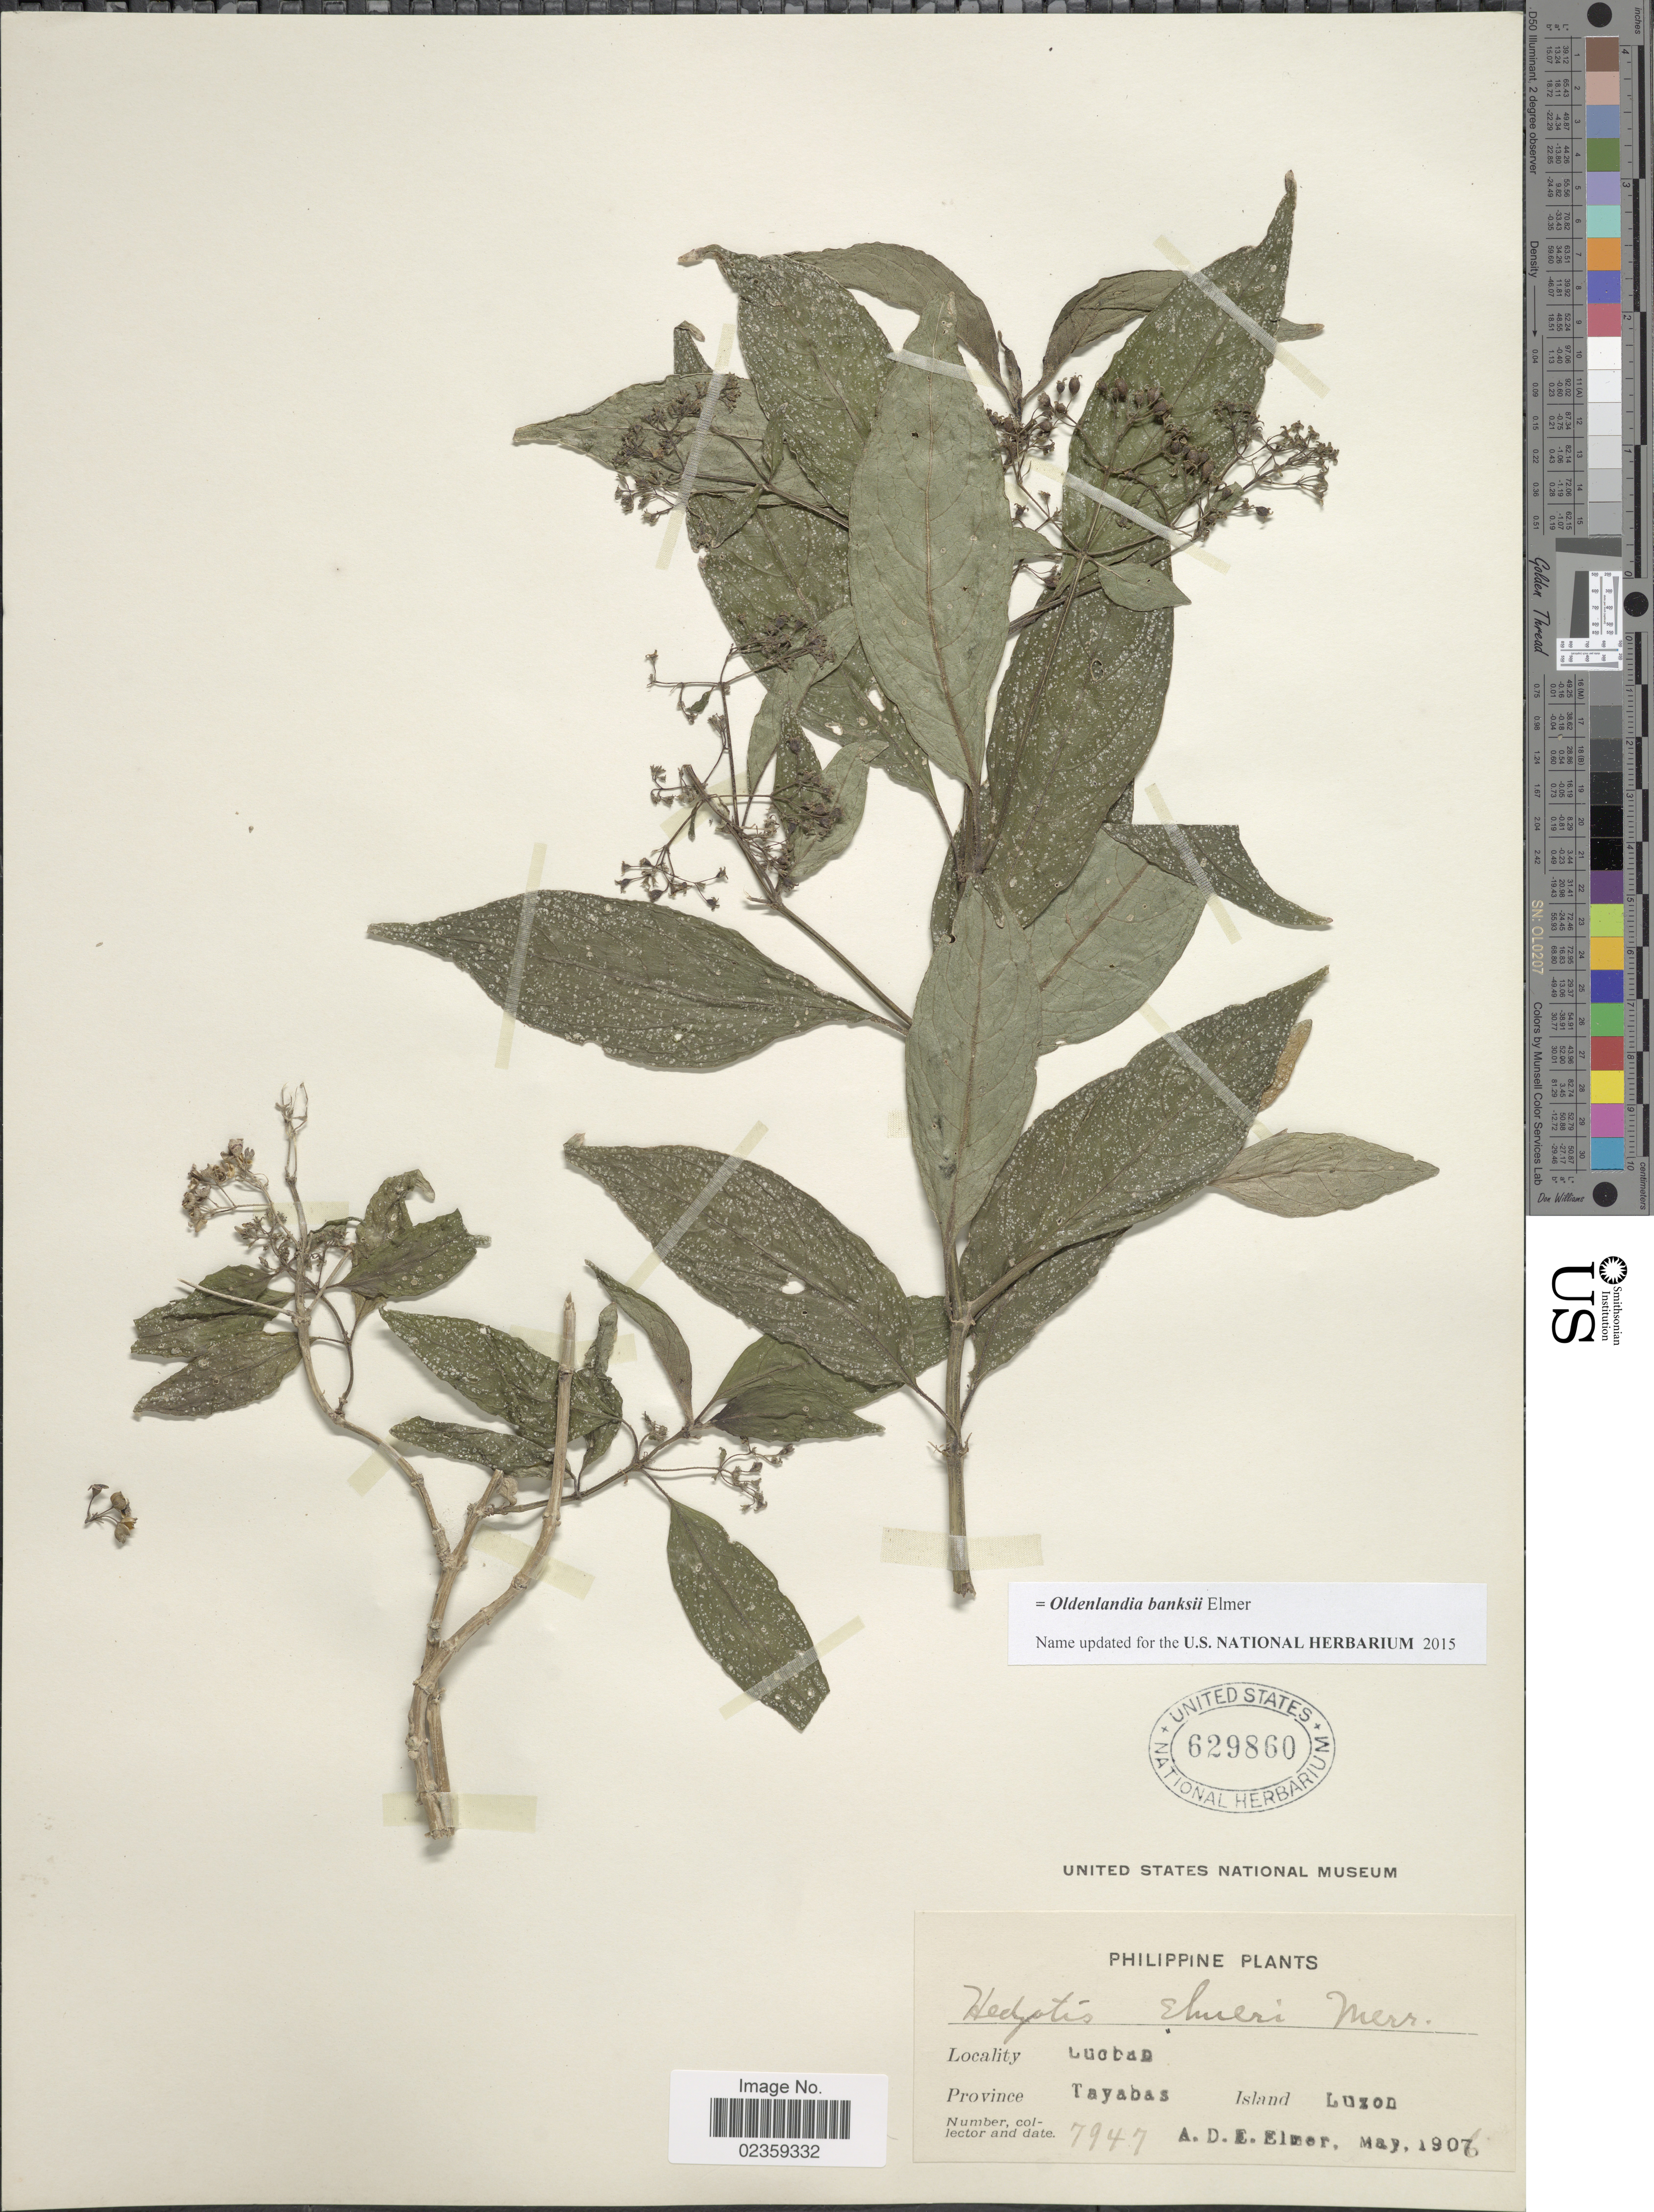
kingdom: Plantae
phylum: Tracheophyta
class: Magnoliopsida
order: Gentianales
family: Rubiaceae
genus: Oldenlandia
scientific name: Oldenlandia banksii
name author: Elmer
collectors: A. D. E. Elmer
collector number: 7947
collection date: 1906-05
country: Philippines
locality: Lucban. Province Tayabas. Island Luzon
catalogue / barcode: US 629860